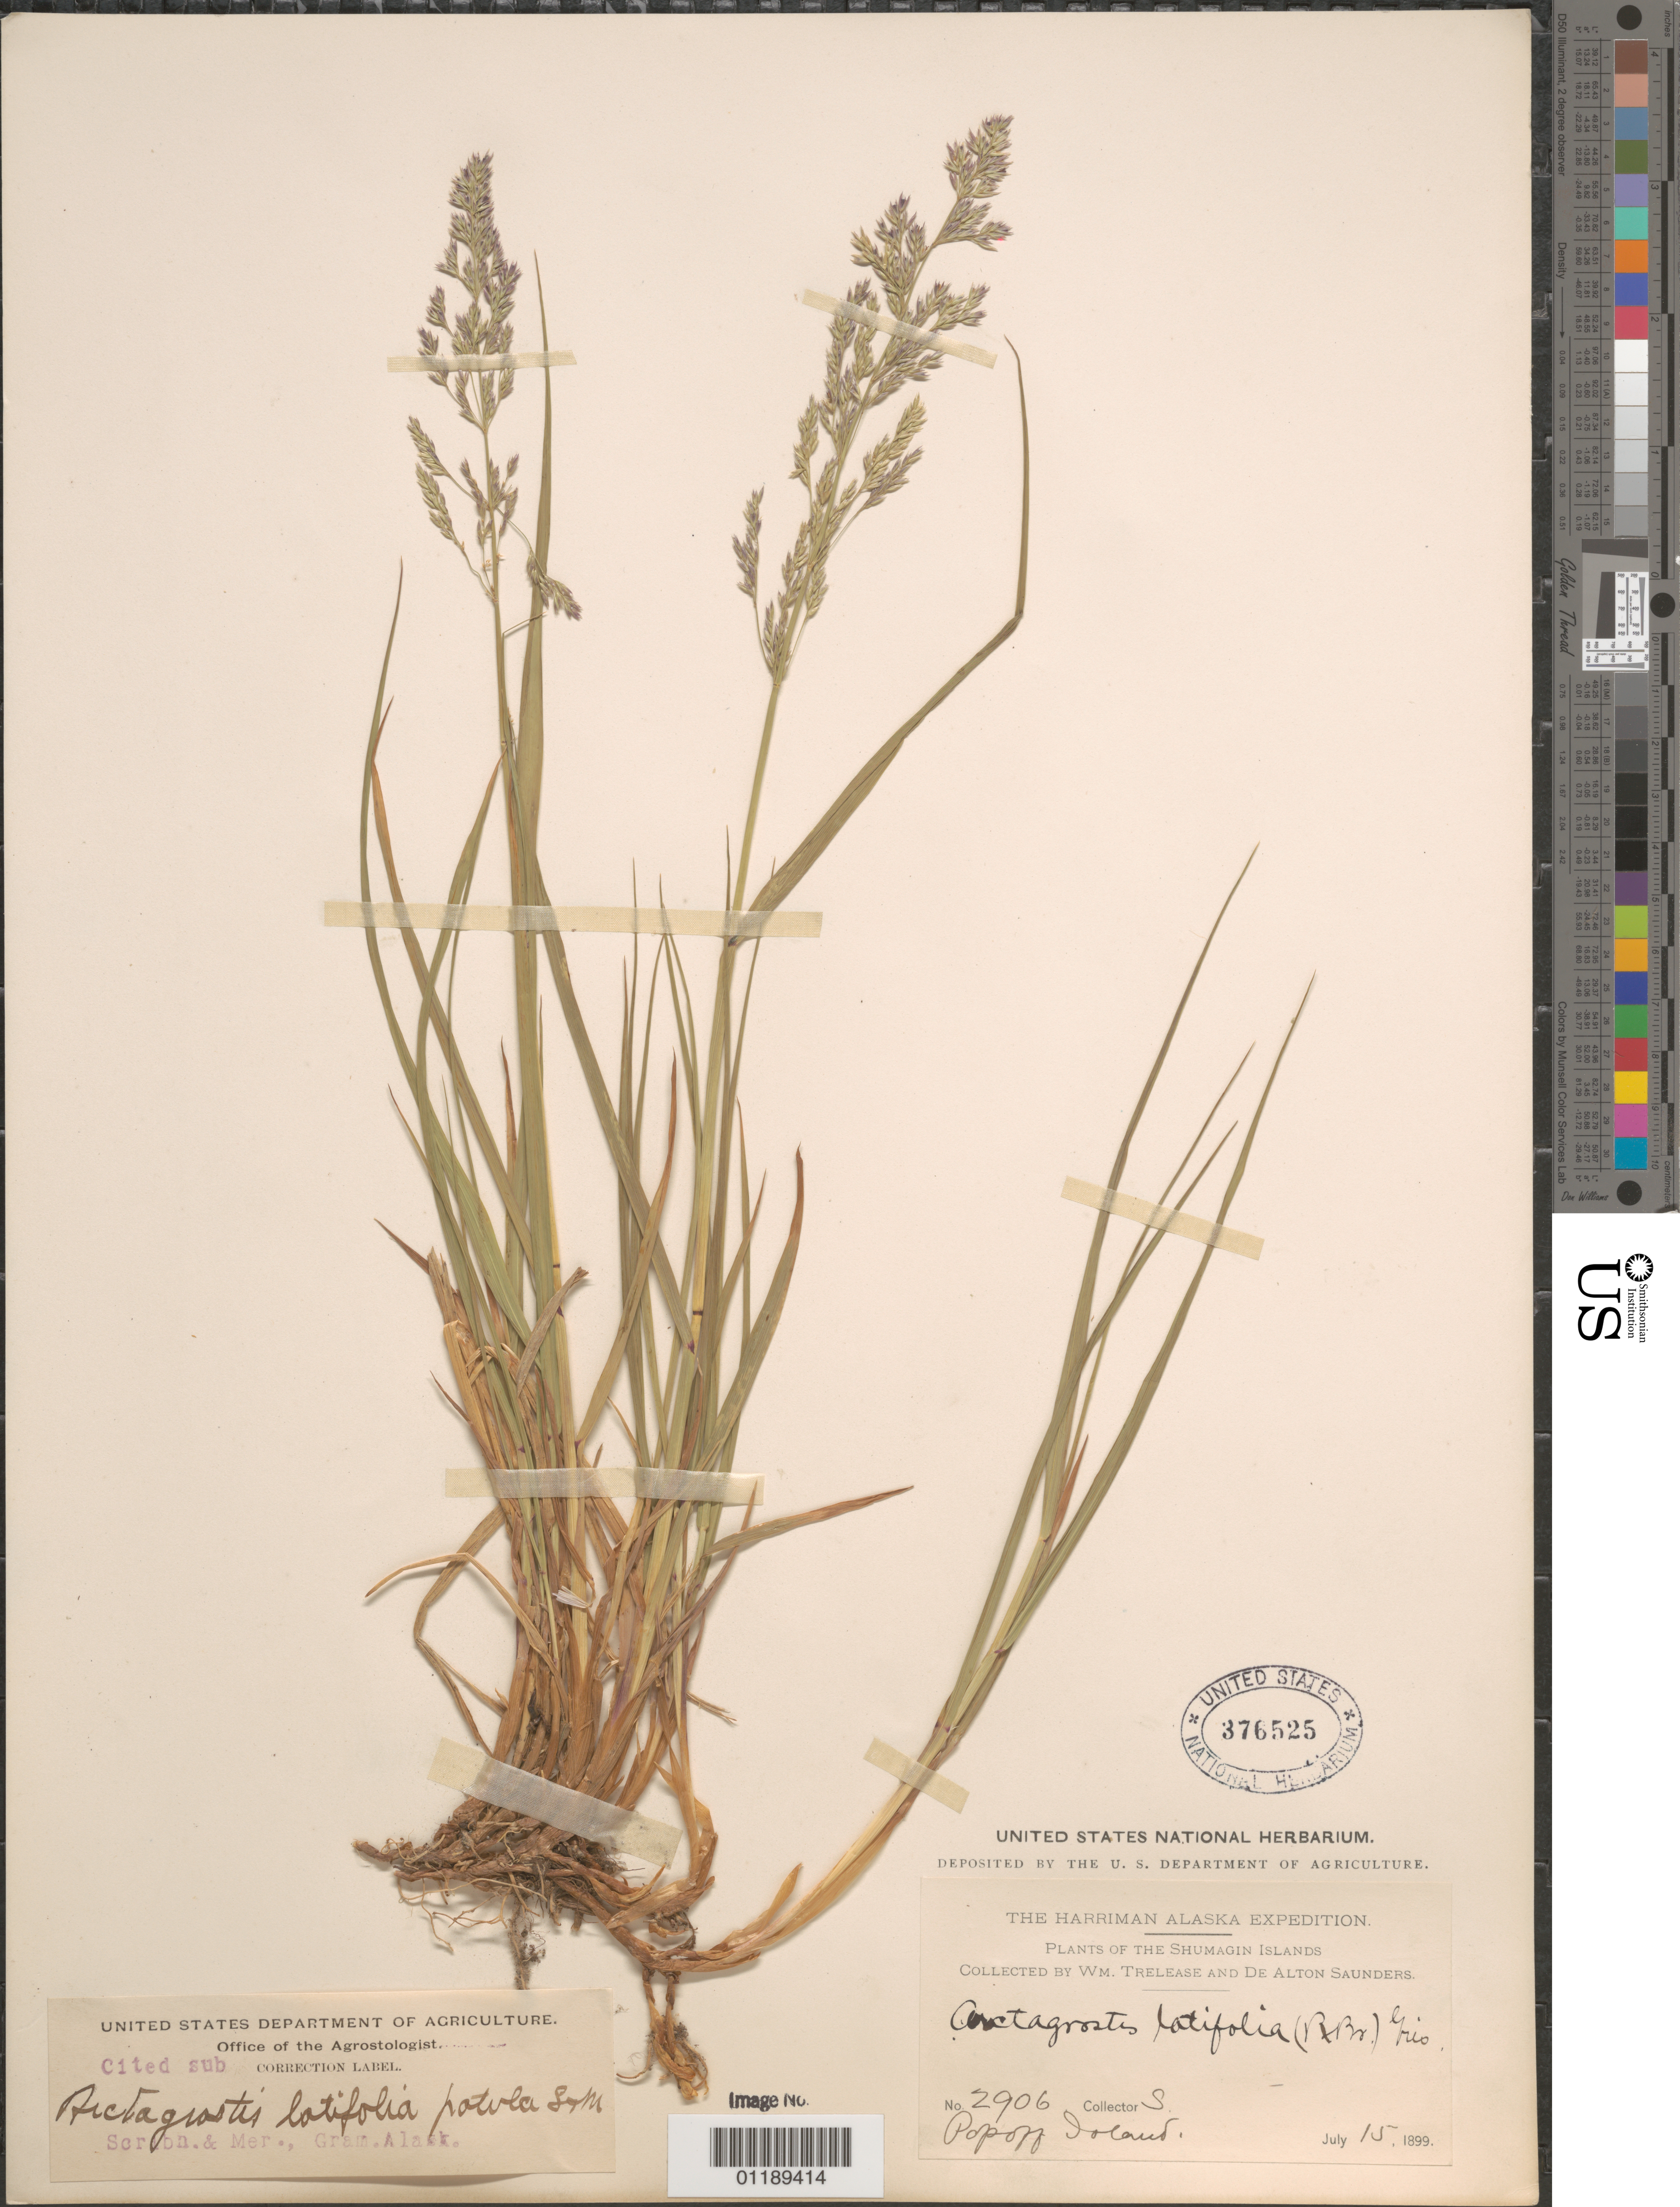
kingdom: Plantae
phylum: Tracheophyta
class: Liliopsida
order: Poales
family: Poaceae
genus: Arctagrostis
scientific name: Arctagrostis latifolia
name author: (R. Br.) Griseb.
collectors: W. Trelease & D. A. Saunders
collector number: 2906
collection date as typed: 15 Jul 1899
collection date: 1899-07-15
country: United States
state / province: Alaska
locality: Popof Island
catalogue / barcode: US 376525